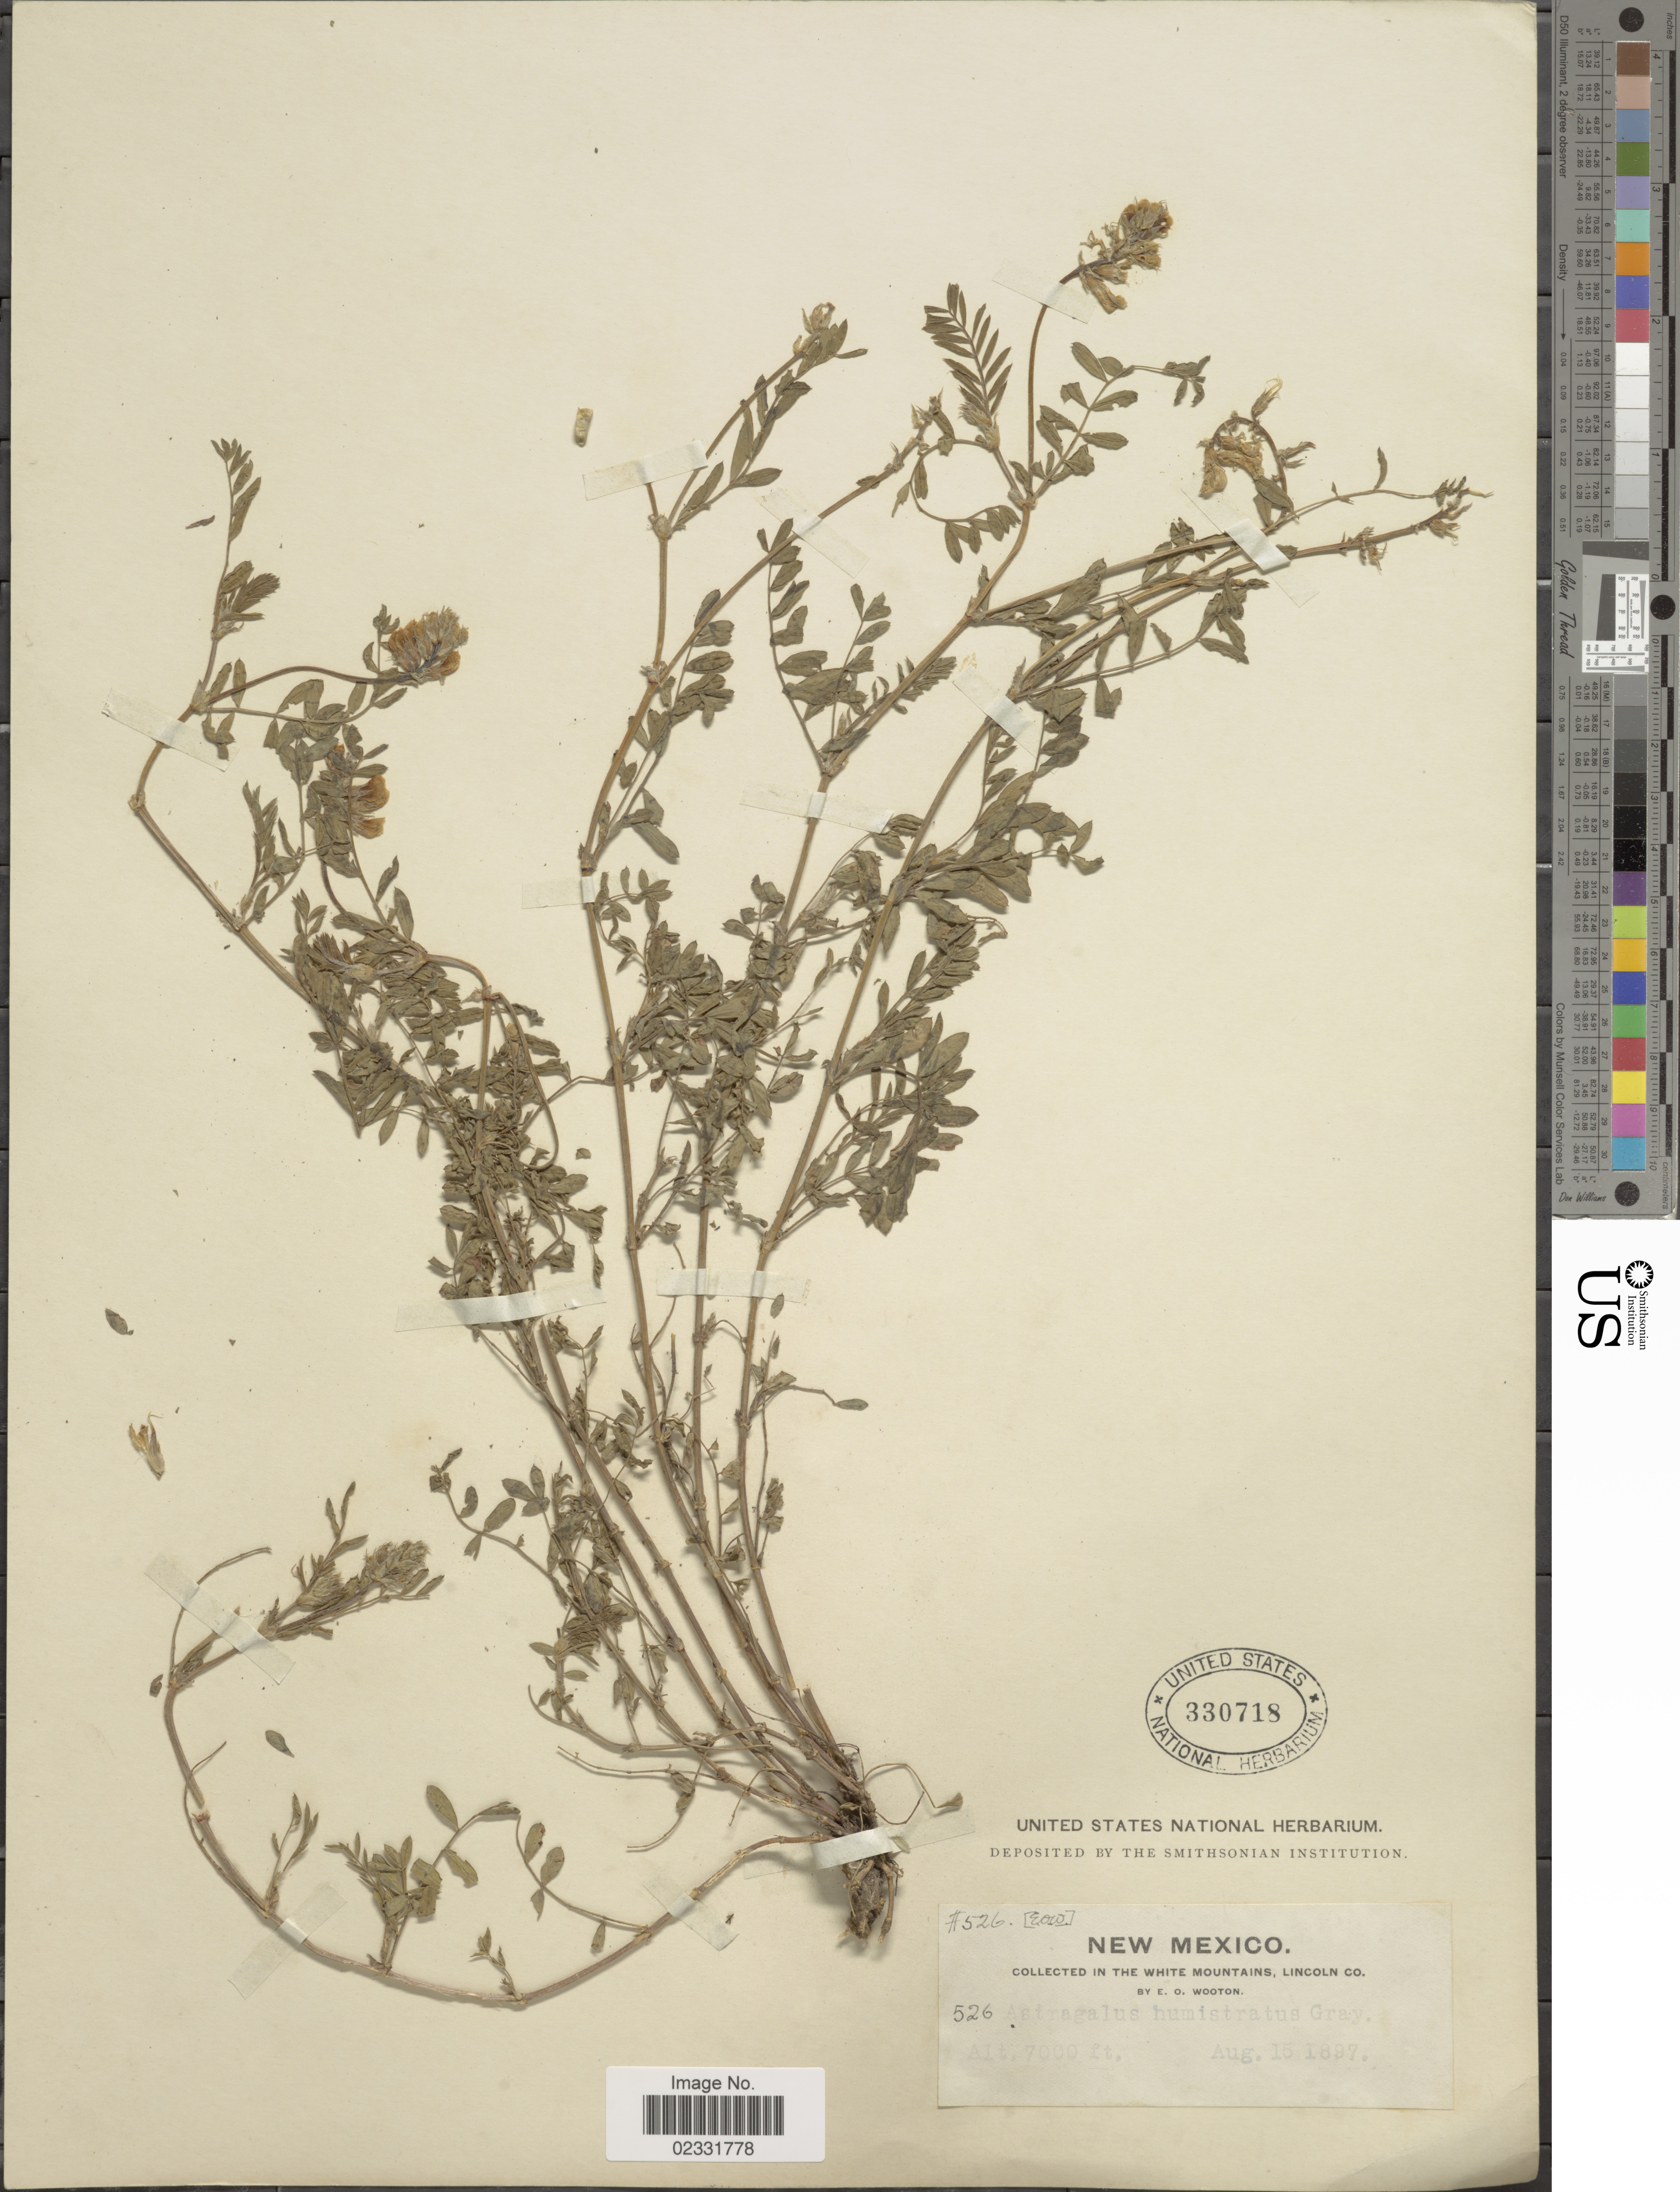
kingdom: Plantae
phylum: Tracheophyta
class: Magnoliopsida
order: Fabales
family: Fabaceae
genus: Astragalus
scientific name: Astragalus humistratus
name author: A. Gray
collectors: E. O. Wooton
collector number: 526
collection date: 1897-08-15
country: United States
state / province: New Mexico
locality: The White Mountains, Lincoln Co.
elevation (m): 2134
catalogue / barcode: US 330718